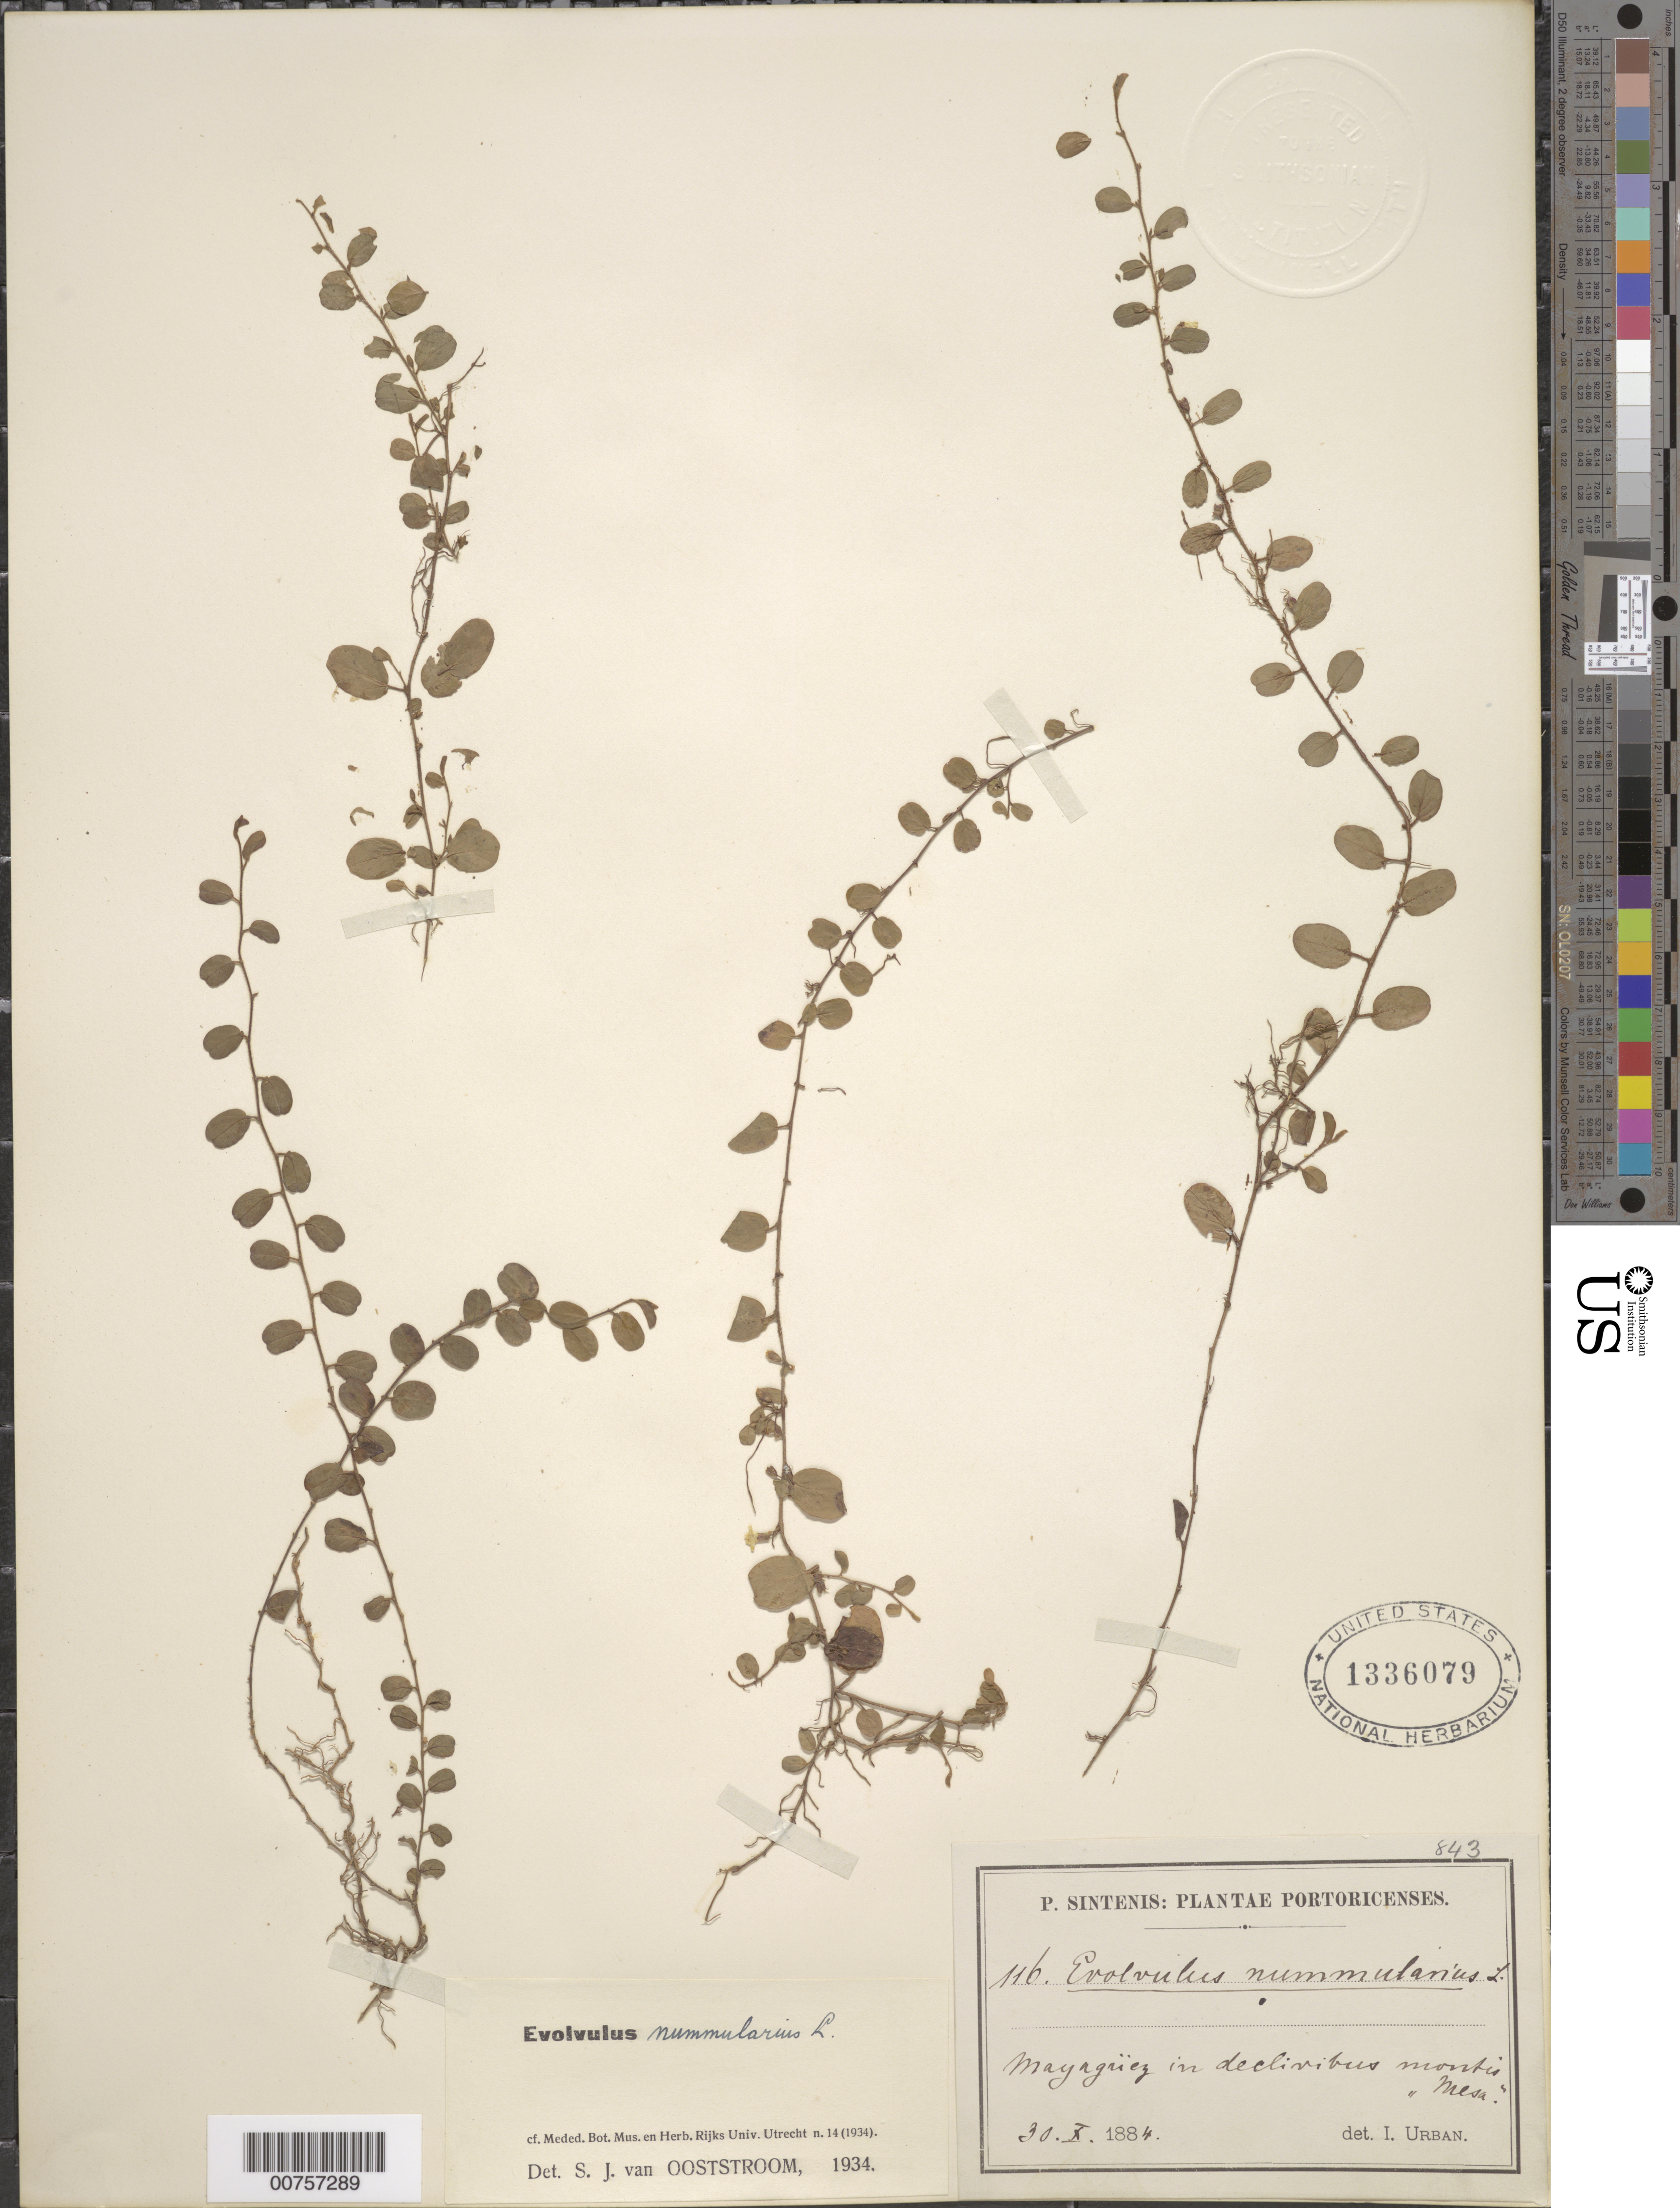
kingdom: Plantae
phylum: Tracheophyta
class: Magnoliopsida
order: Solanales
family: Convolvulaceae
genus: Evolvulus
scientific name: Evolvulus nummularius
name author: (L.) L.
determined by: Ooststroom, S. J. van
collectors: P. Sintenis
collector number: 116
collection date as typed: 30 Oct 1884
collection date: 1884-10-30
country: Puerto Rico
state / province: Mayagüez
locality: Mayaguez in declivibus montis "Mesa"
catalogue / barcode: US 1336079